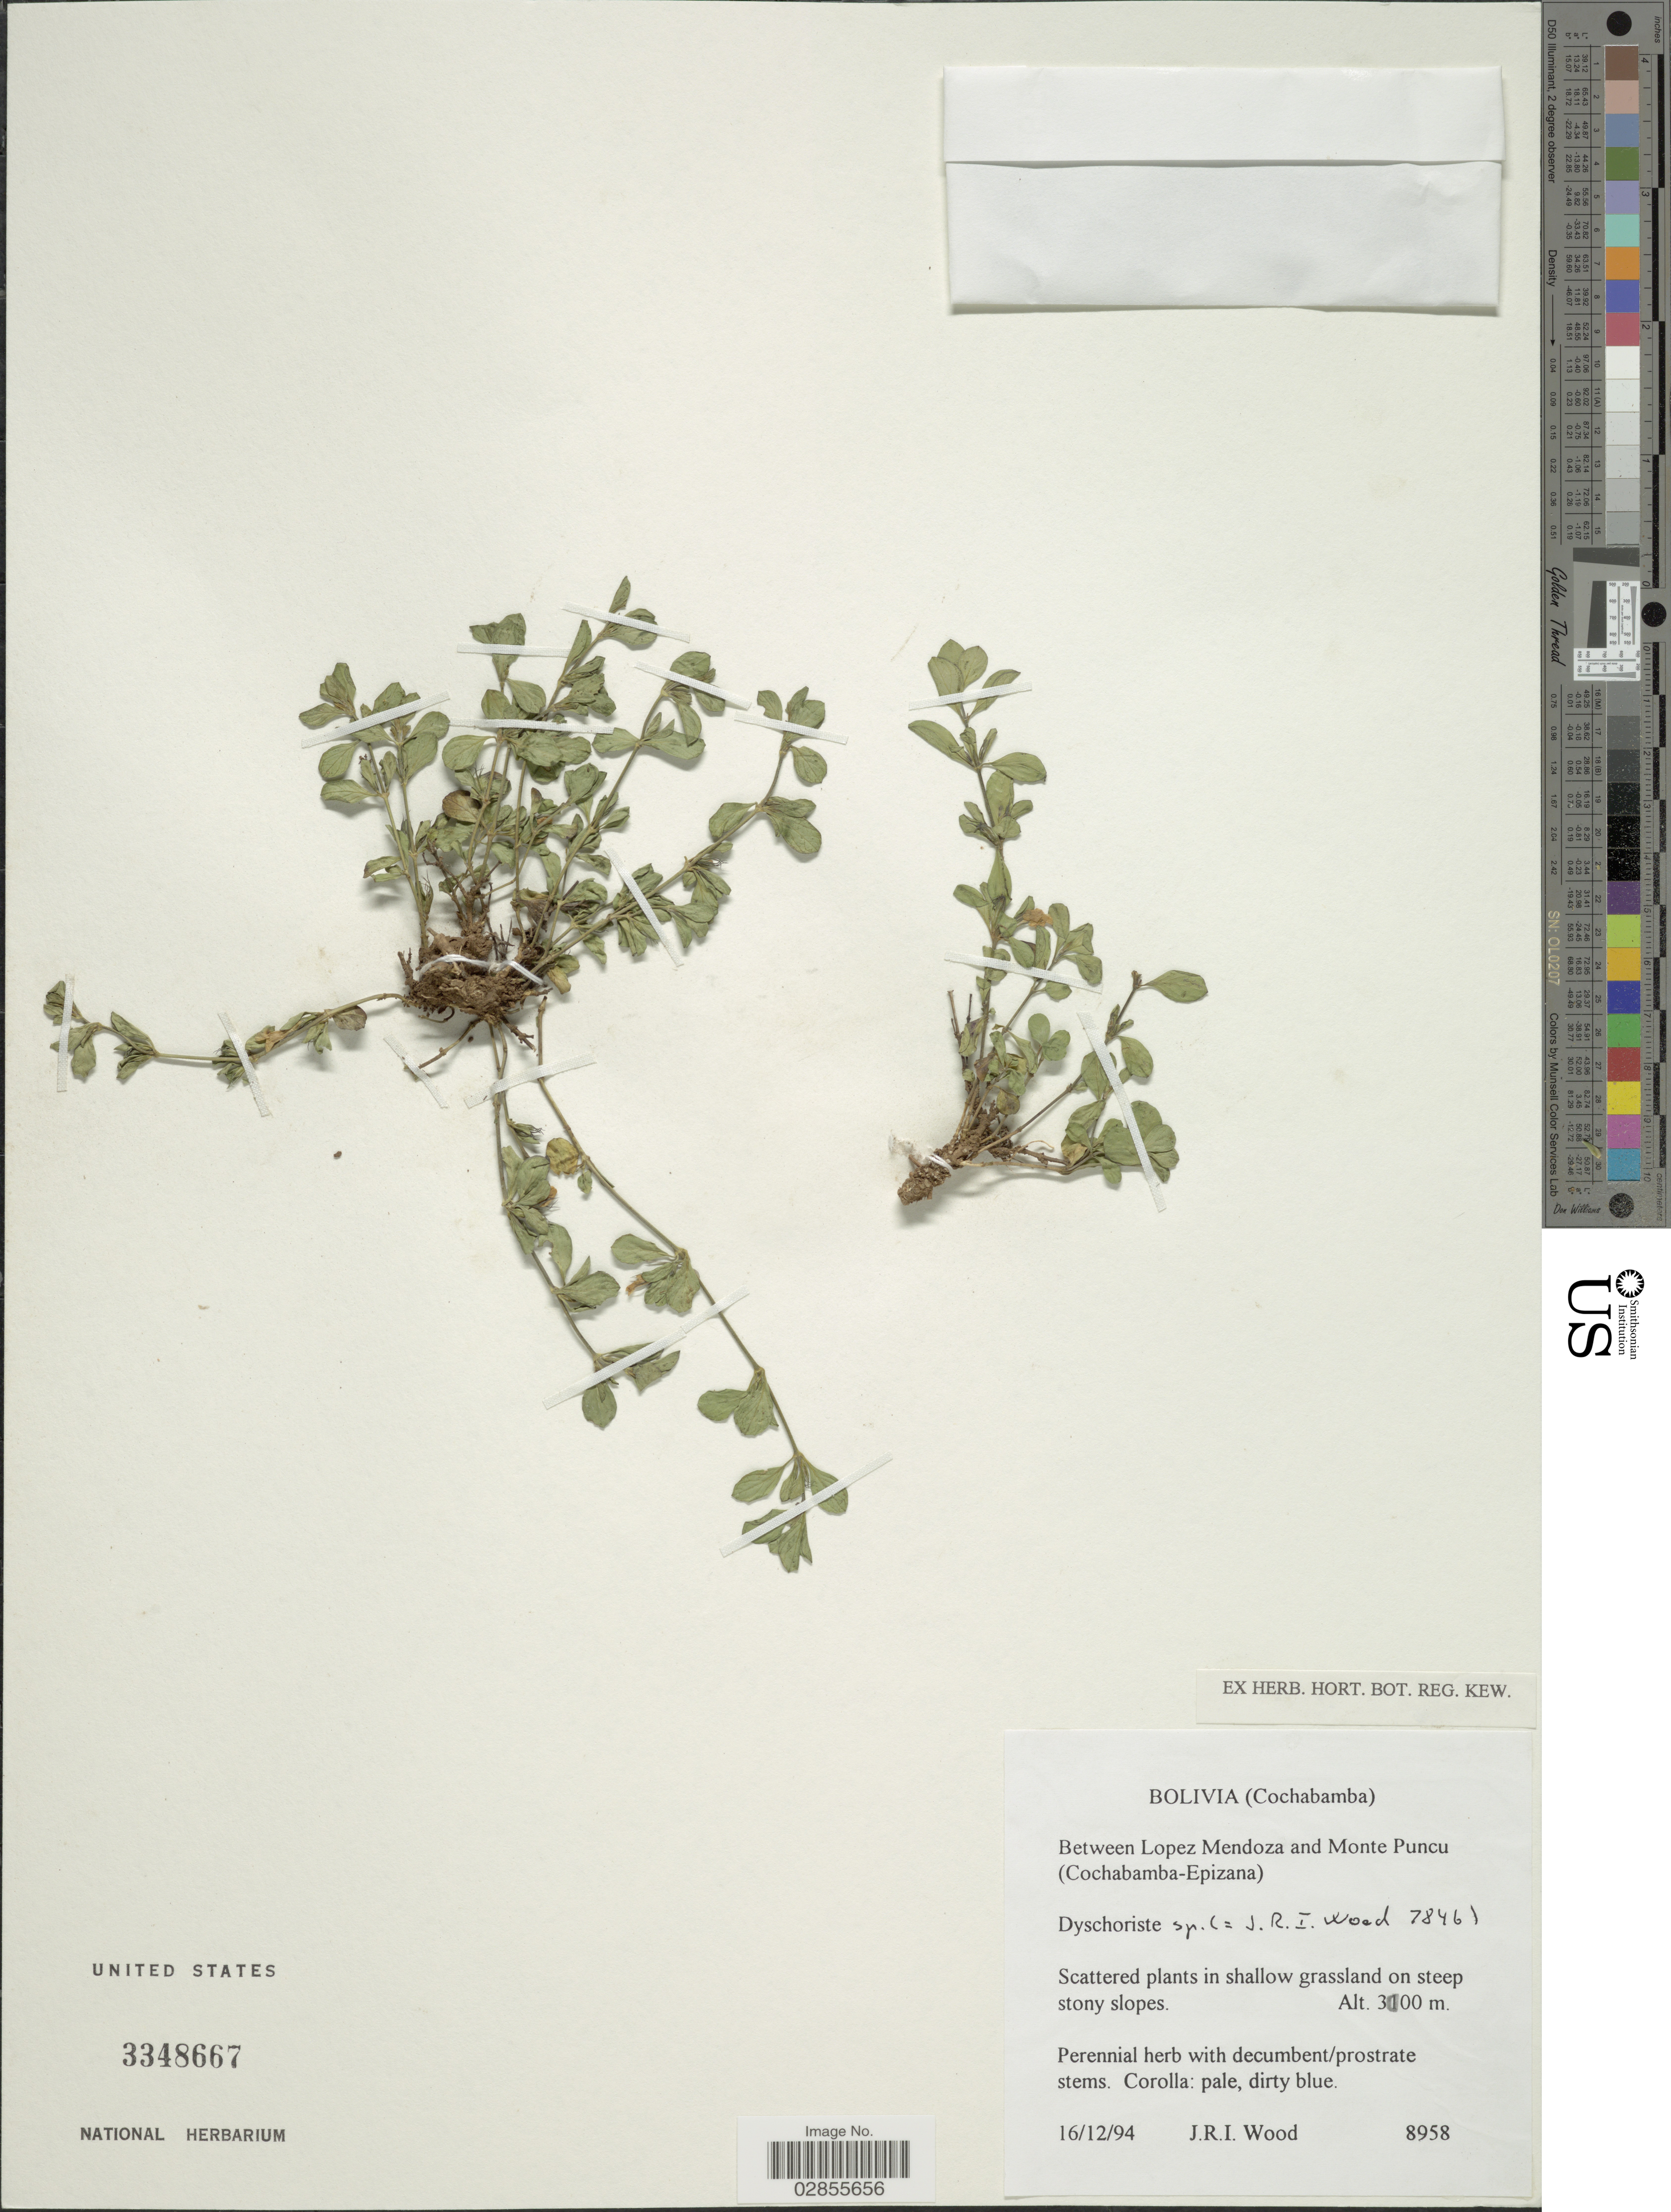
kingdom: Plantae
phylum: Tracheophyta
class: Magnoliopsida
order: Lamiales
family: Acanthaceae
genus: Dyschoriste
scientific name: Dyschoriste prostrata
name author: Wassh. & J.R.I. Wood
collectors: J. R. I. Wood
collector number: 8658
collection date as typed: Transcribed d/m/y: 16/12/94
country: Bolivia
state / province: Cochabamba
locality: Between Lopez Mendoza and Monte Puncu (Cochabamba-Epizana).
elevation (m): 3000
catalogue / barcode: US 3348667